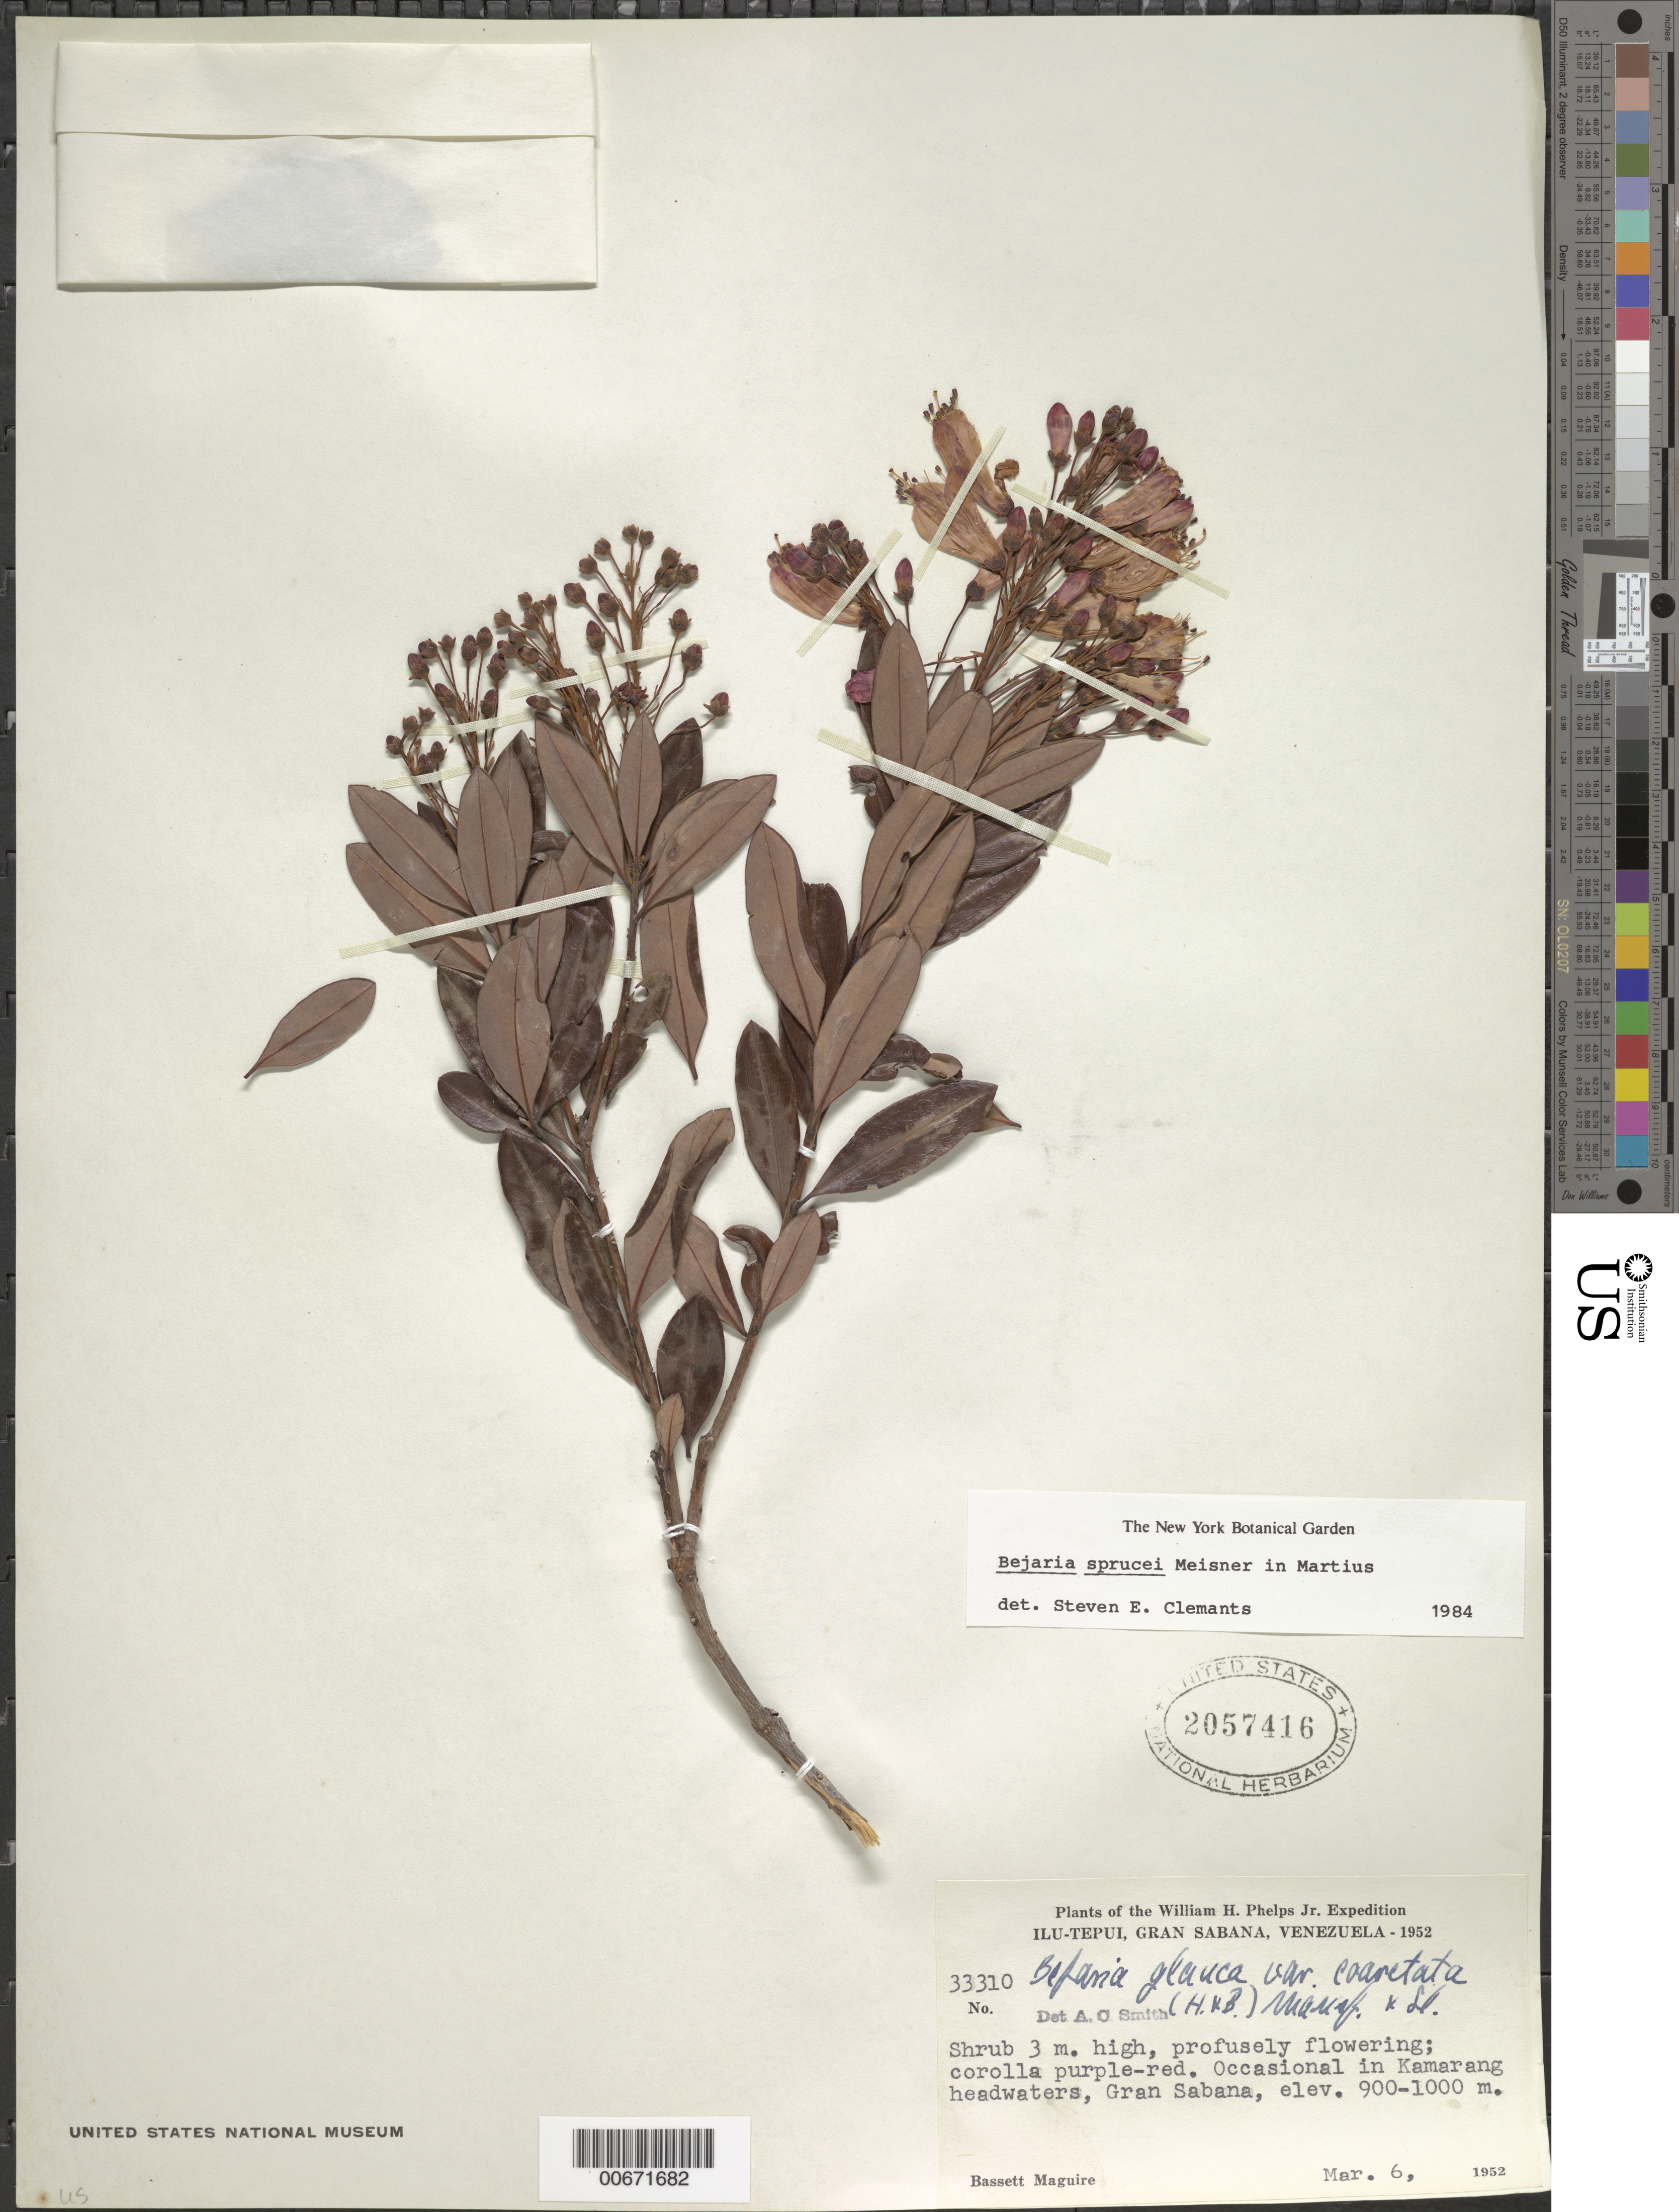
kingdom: Plantae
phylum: Tracheophyta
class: Magnoliopsida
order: Ericales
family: Ericaceae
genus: Bejaria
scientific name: Bejaria sprucei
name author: Meisn.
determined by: Clemants, S. E.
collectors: B. Maguire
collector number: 33310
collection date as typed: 6-Mar-52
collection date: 1952-03-06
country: Venezuela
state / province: Bolívar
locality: Gran Sabana, Ilu-tepuí, Kamarang headwaters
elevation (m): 900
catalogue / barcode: US 2057416